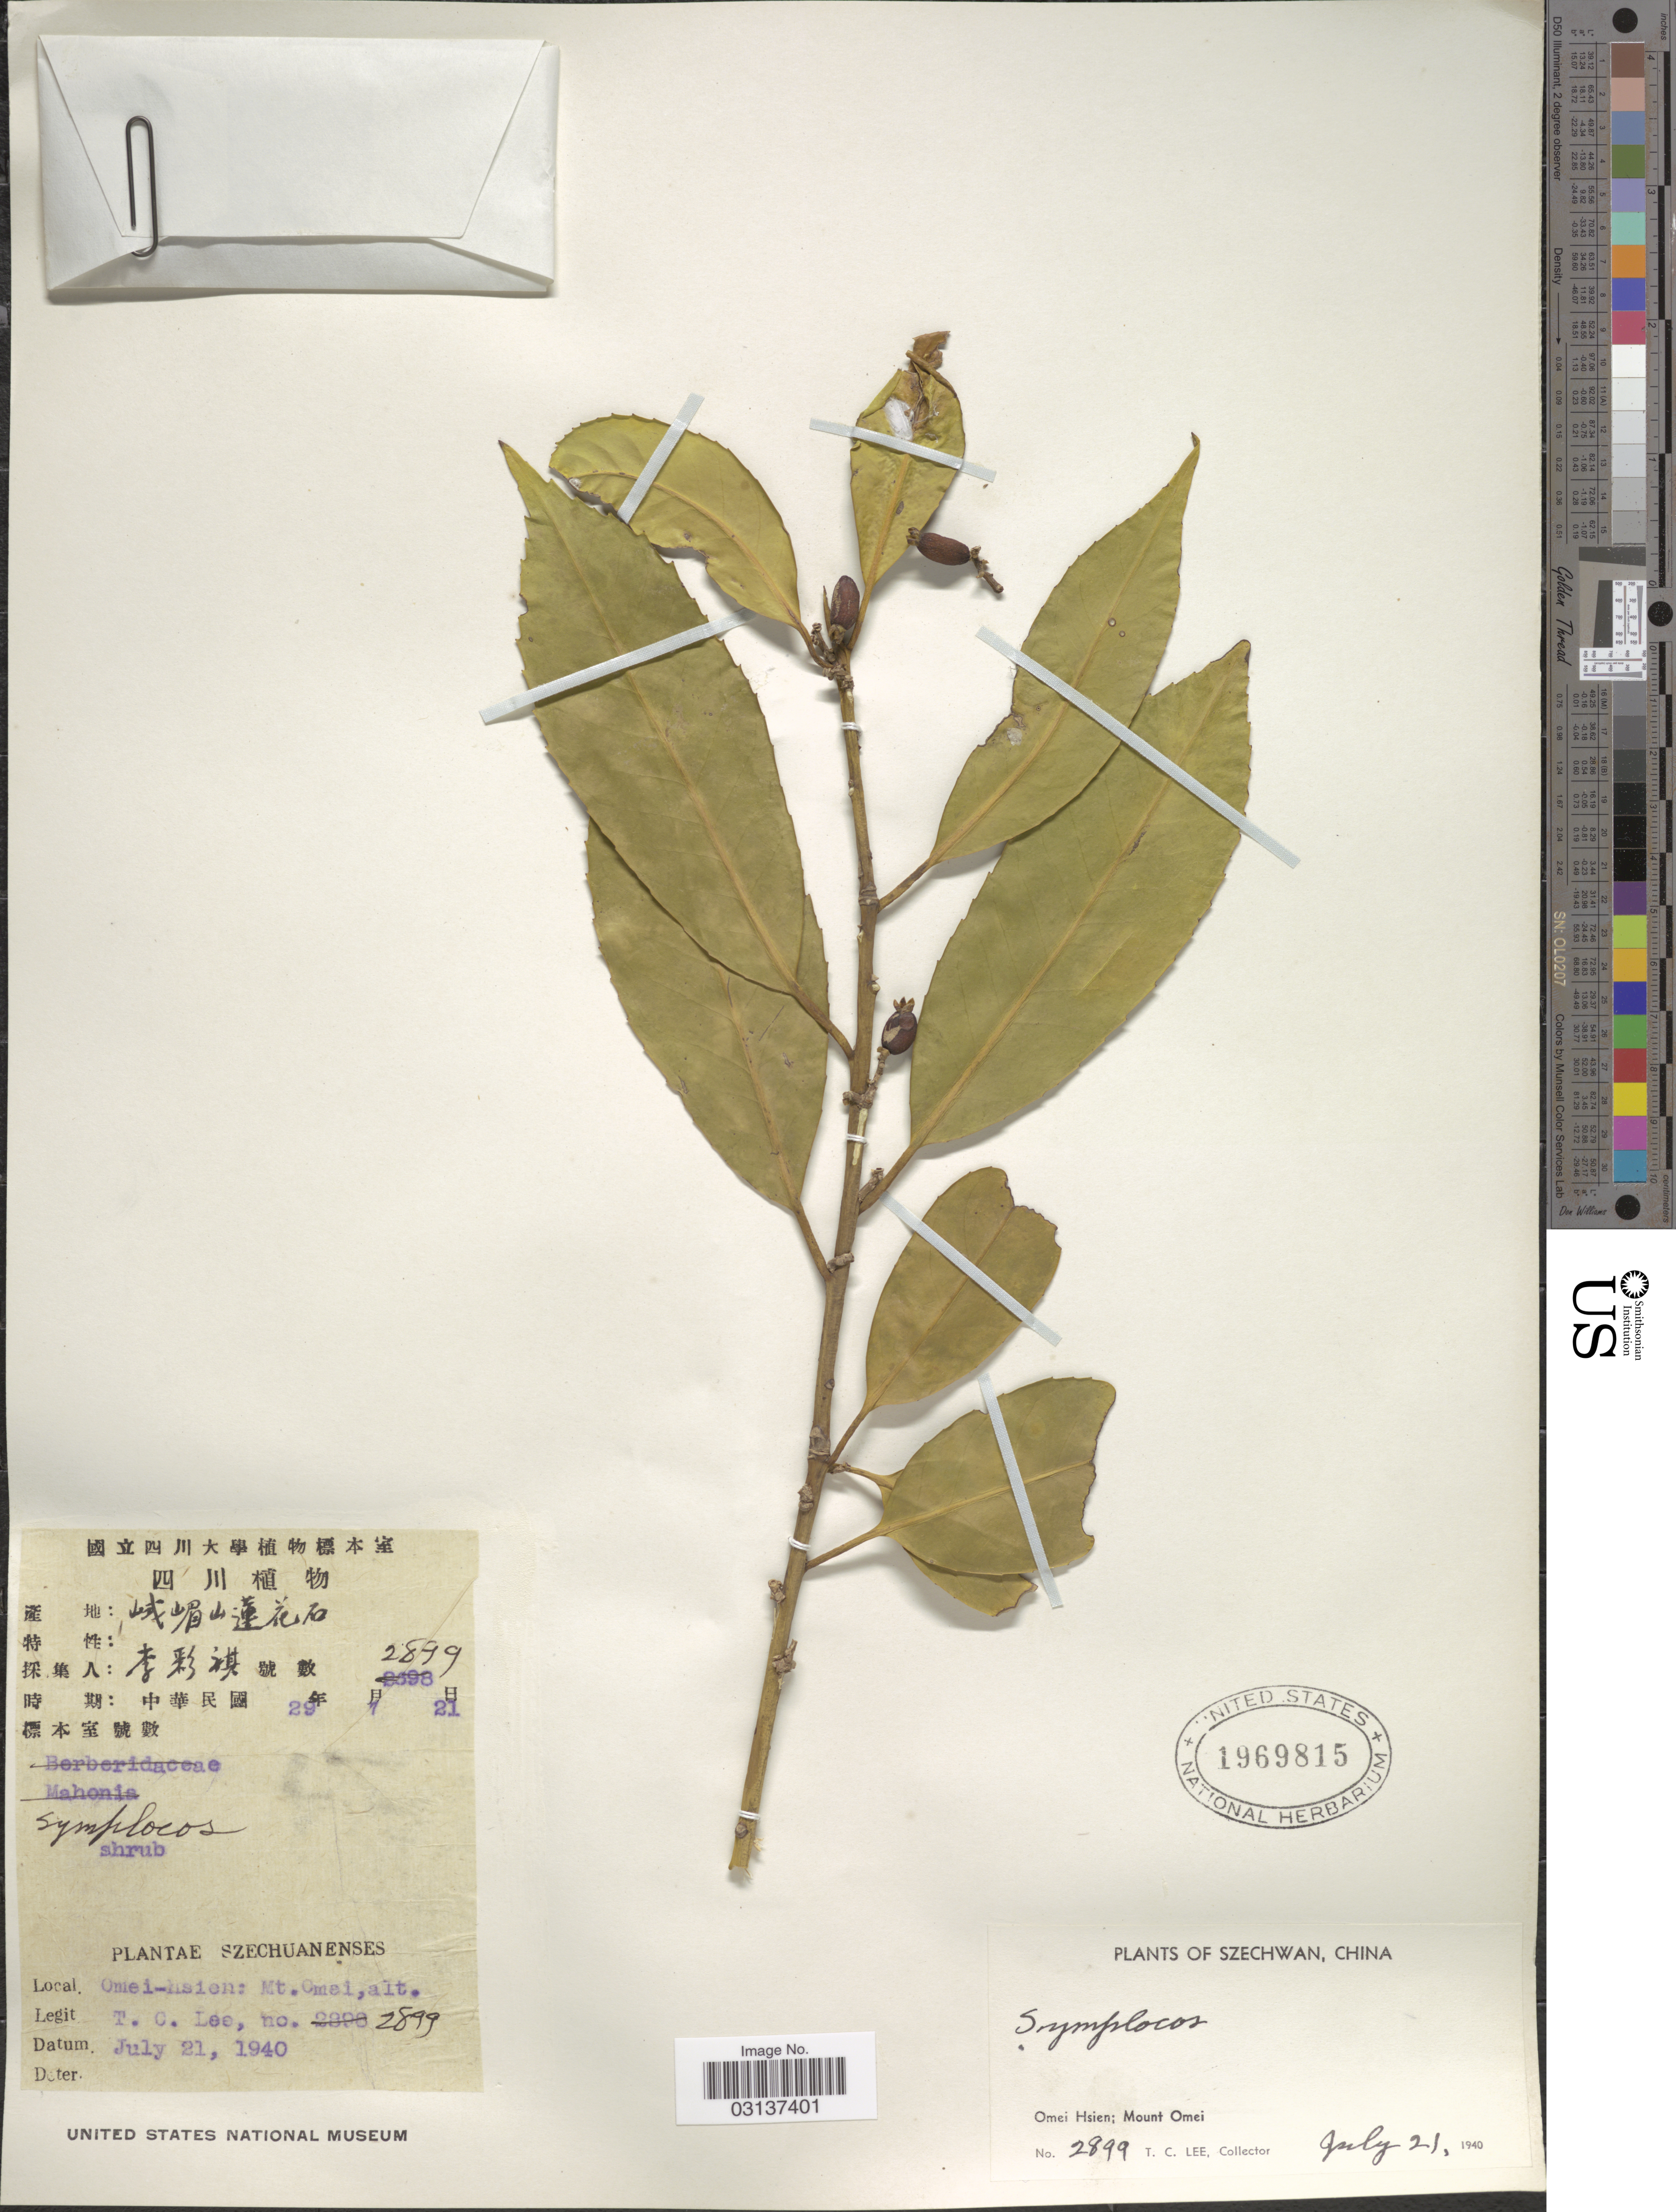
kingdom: Plantae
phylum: Tracheophyta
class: Magnoliopsida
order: Ericales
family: Symplocaceae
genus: Symplocos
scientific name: Symplocos sp.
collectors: T. Lee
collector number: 2899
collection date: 1940-07-21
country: China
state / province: Sichuan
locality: Szechwan, Omei Hsien; Mount Omei.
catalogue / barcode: US 1969815